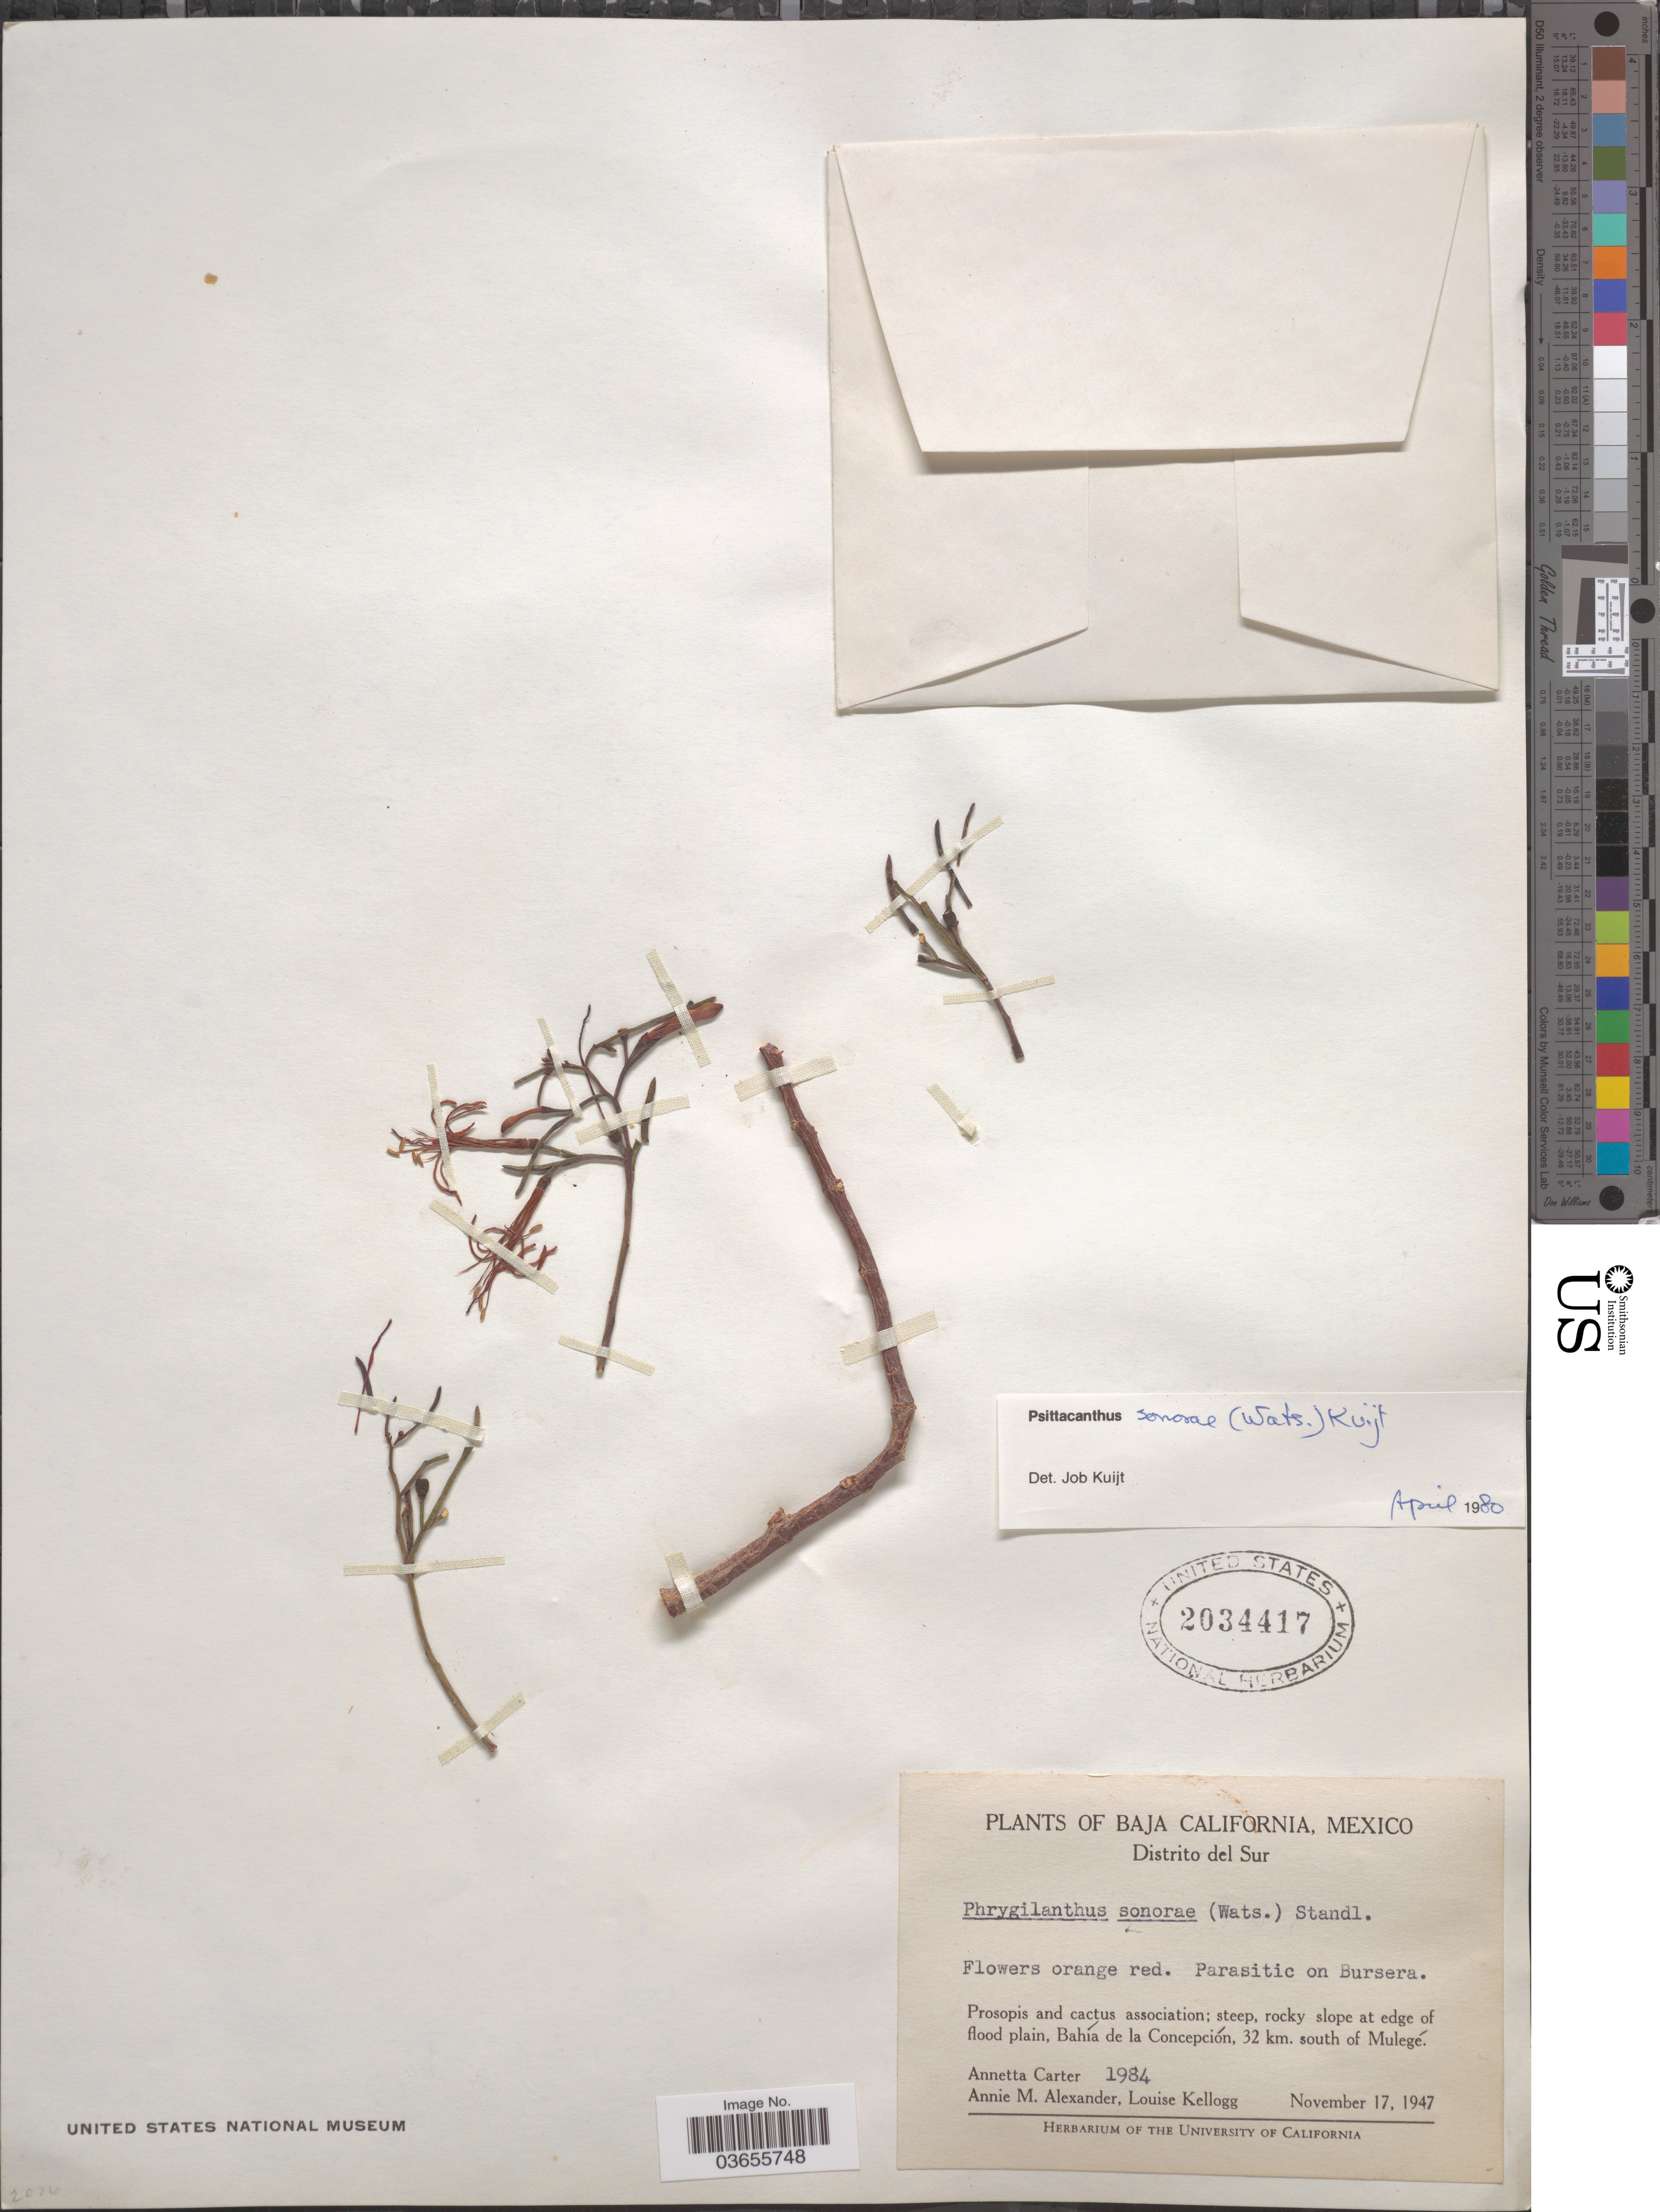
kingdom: Plantae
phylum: Tracheophyta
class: Magnoliopsida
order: Santalales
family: Loranthaceae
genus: Psittacanthus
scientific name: Psittacanthus sonorae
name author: (S. Watson) Kuijt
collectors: A. Carter, A. M. Alexander & L. Kellogg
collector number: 1984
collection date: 1947-11-17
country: Mexico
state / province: Baja California Sur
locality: Distrito del Sur. Bahía de la Concepción, 32 km. south of Mulegé.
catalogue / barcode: US 2034417